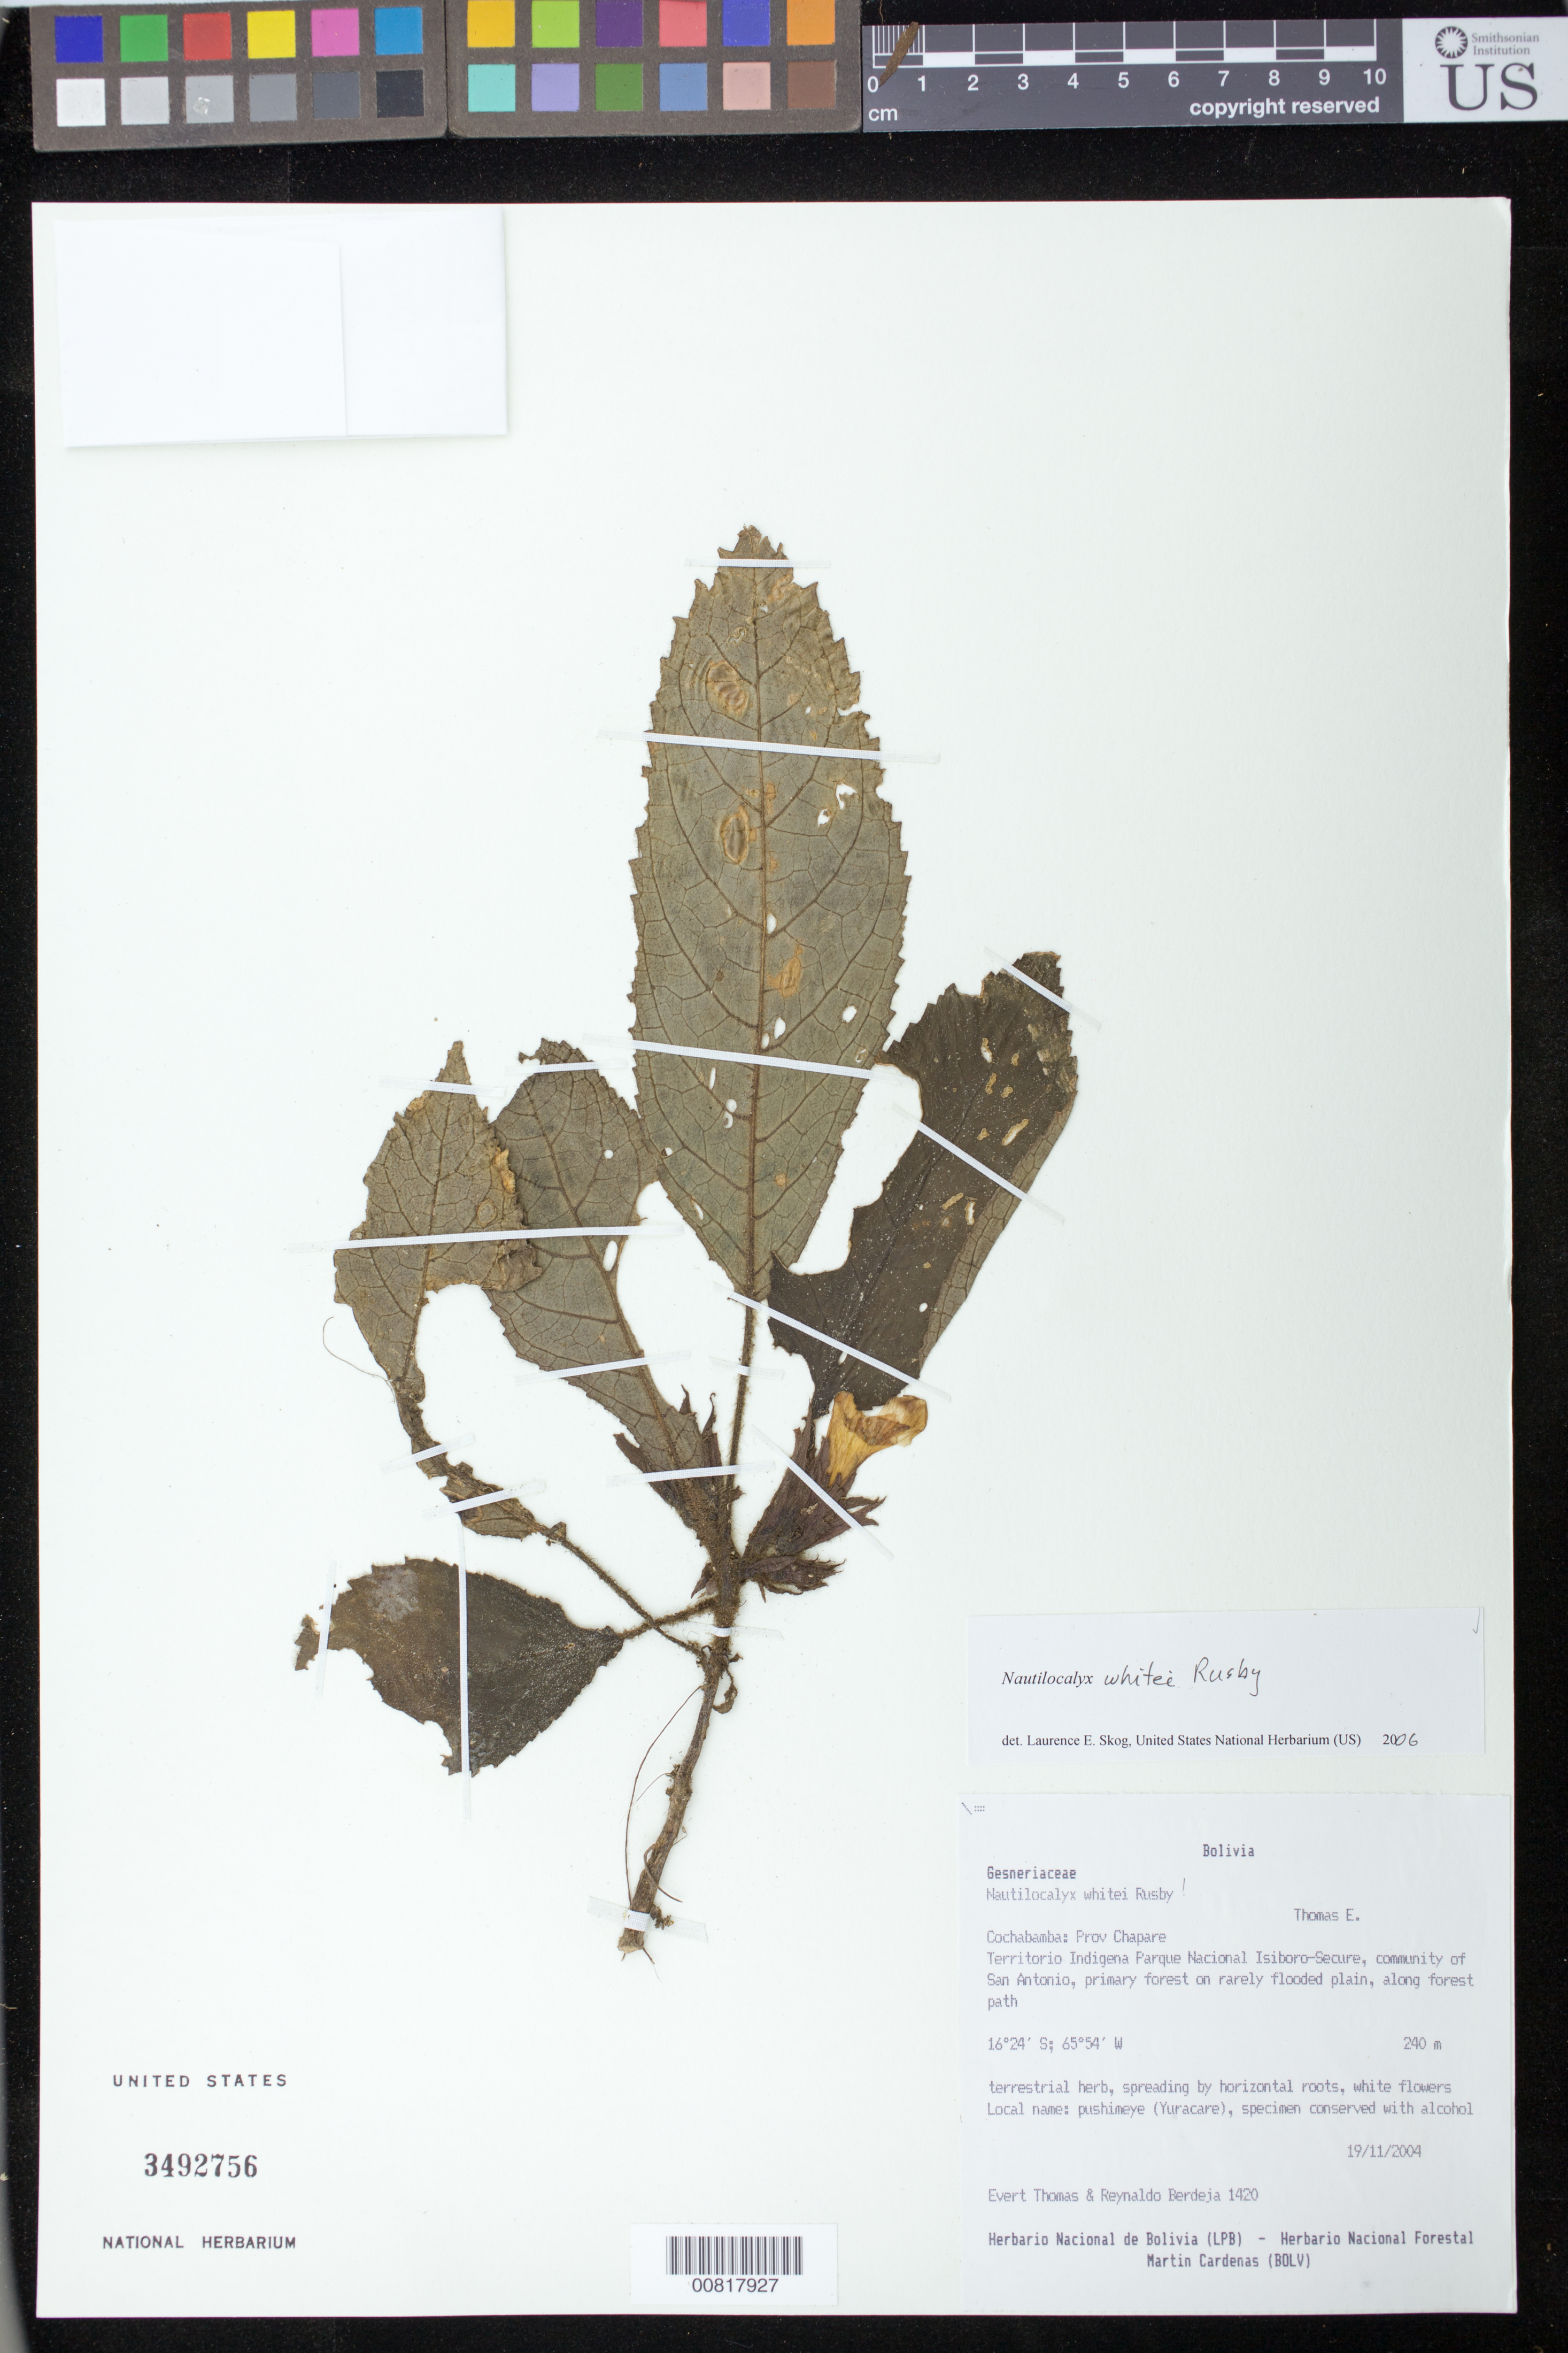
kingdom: Plantae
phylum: Tracheophyta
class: Magnoliopsida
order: Lamiales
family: Gesneriaceae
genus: Nautilocalyx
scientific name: Nautilocalyx whitei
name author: Rusby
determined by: Skog, Laurence E.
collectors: E. Thomas & R. Berdeja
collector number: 1420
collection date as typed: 19 Nov 2004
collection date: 2004-11-19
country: Bolivia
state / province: Cochabamba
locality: Cochabamba: Prov. Chapare. Territorio Indigena Parque Nacional Isiboro-Secure, community of San Antonio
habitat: Primary forest on rarely flooded plain, along forest path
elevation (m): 240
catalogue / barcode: US 3492756